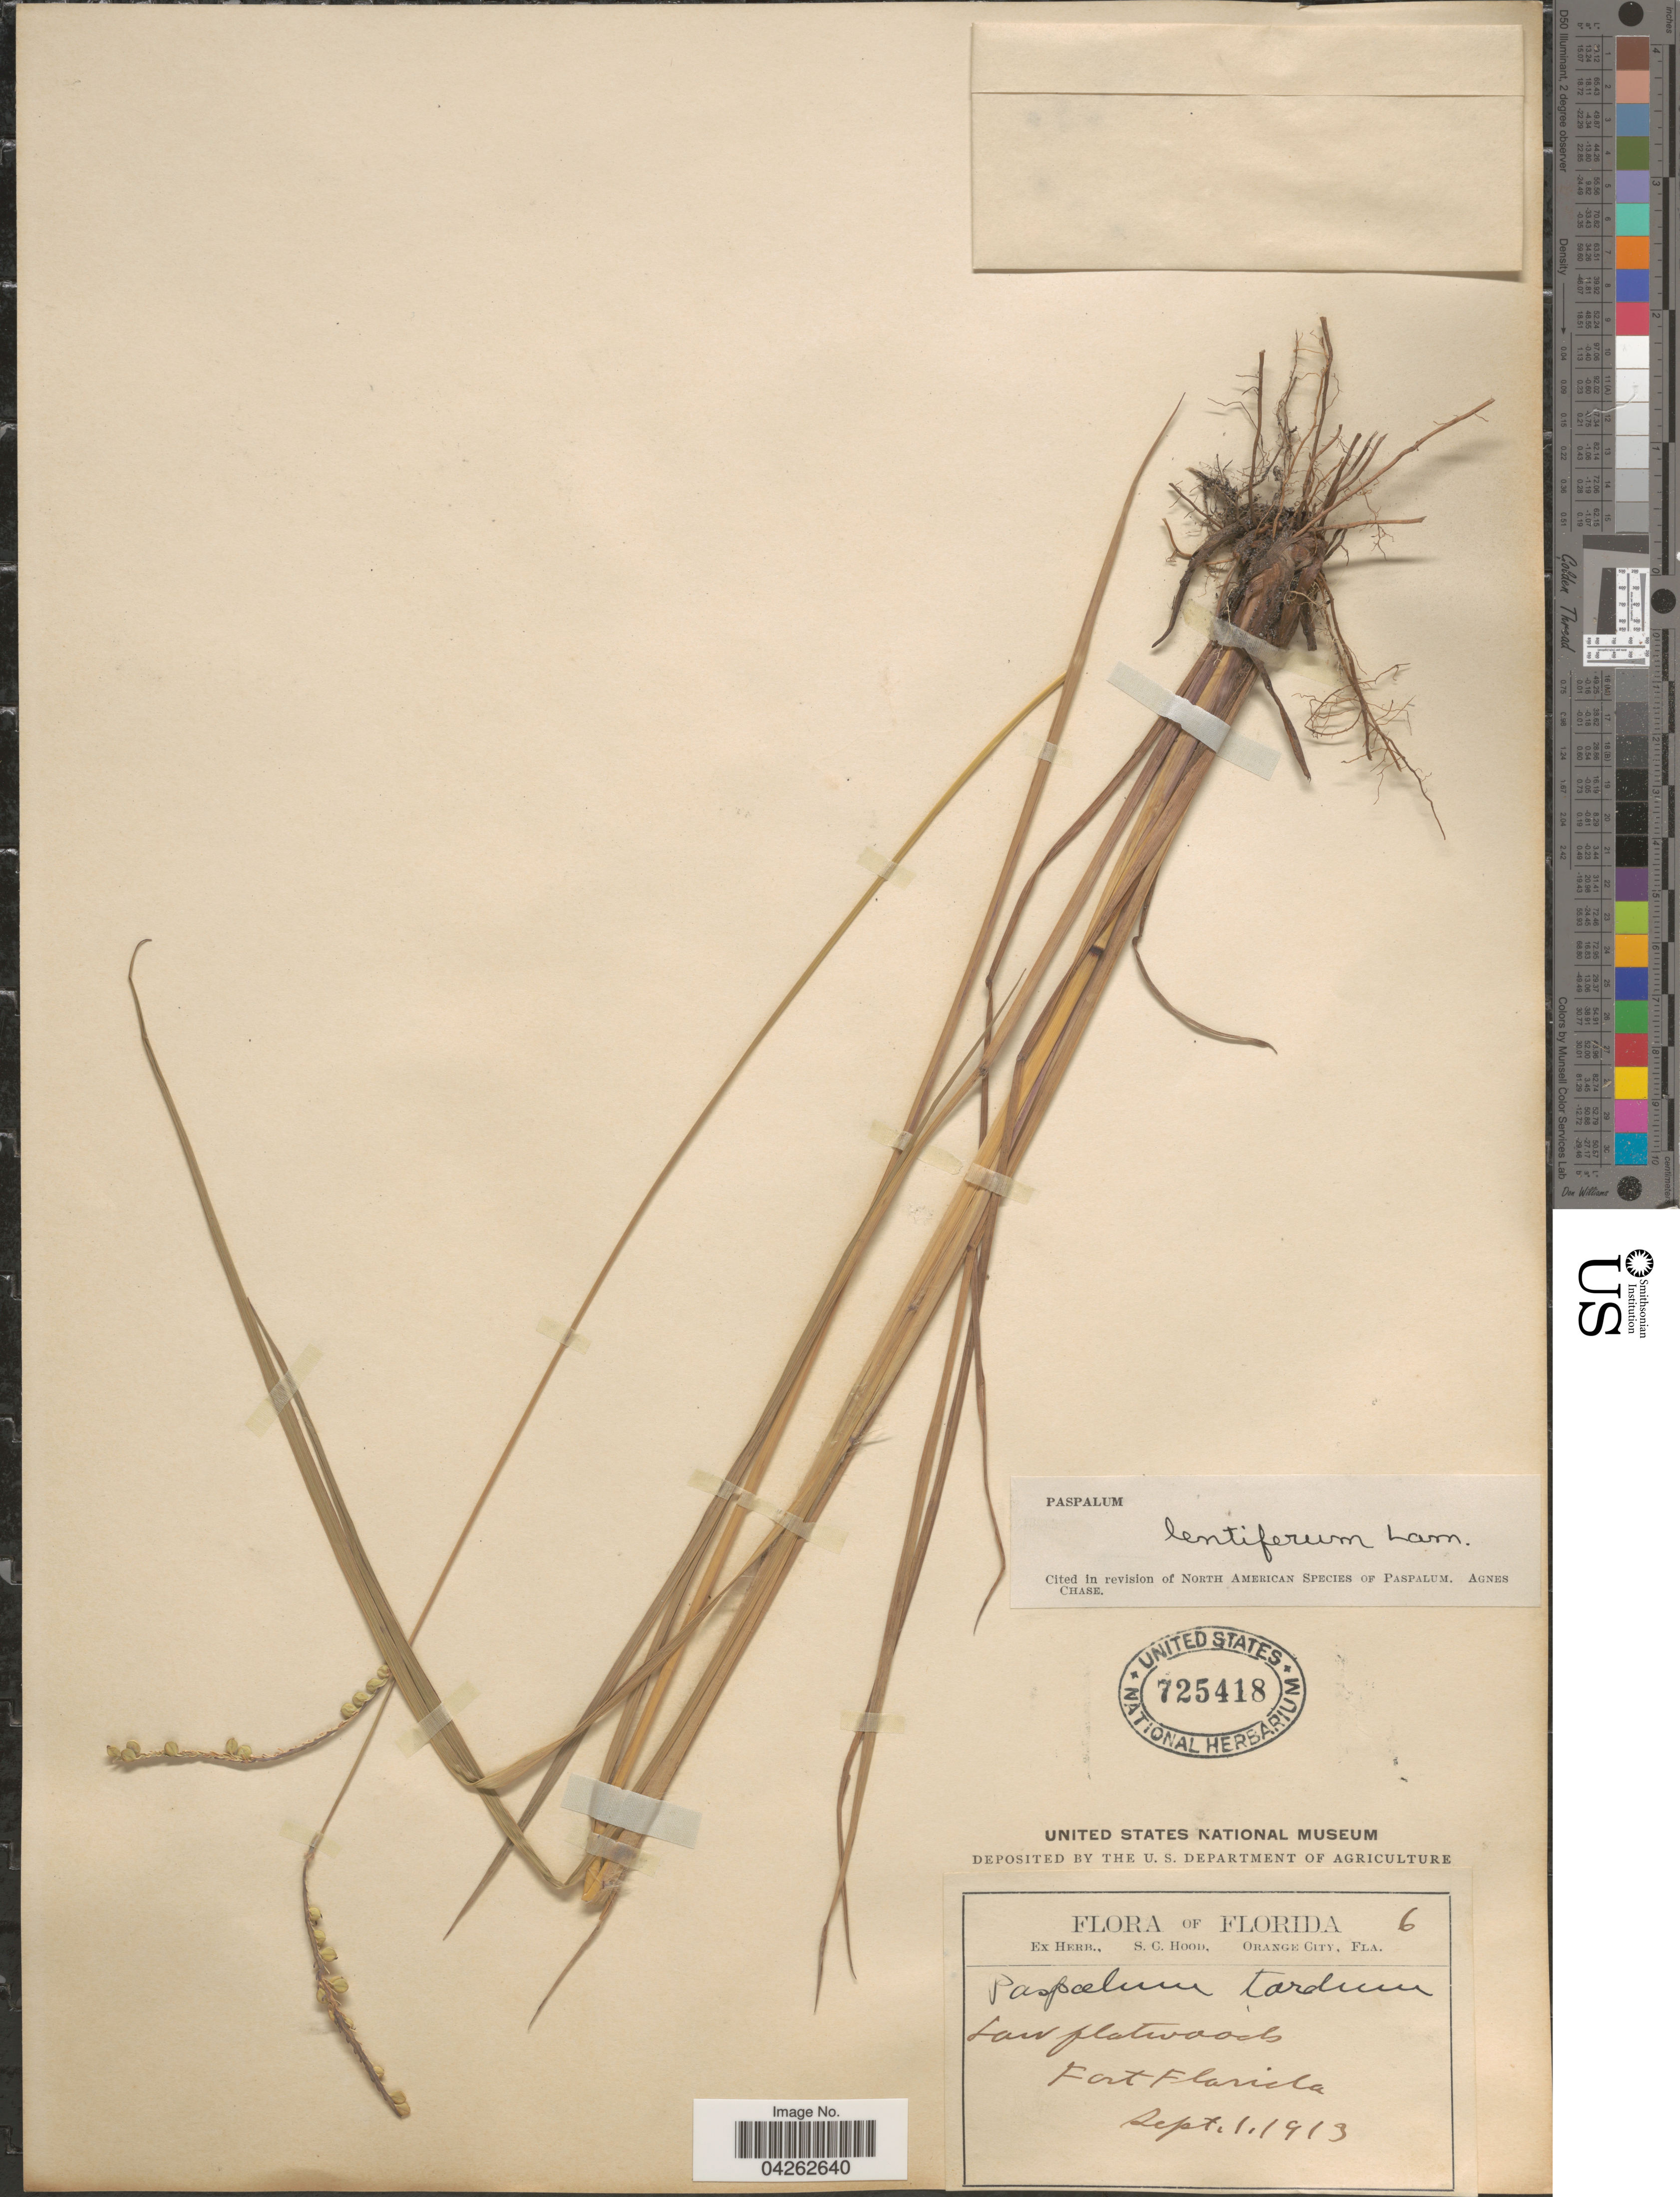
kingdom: Plantae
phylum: Tracheophyta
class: Liliopsida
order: Poales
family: Poaceae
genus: Paspalum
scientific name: Paspalum lentiferum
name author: Lam.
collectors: Ex herb. S. C. Hood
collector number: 6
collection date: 1913-09-01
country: United States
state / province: Florida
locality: Low flatwoods. Fort Florida.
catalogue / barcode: US 725418